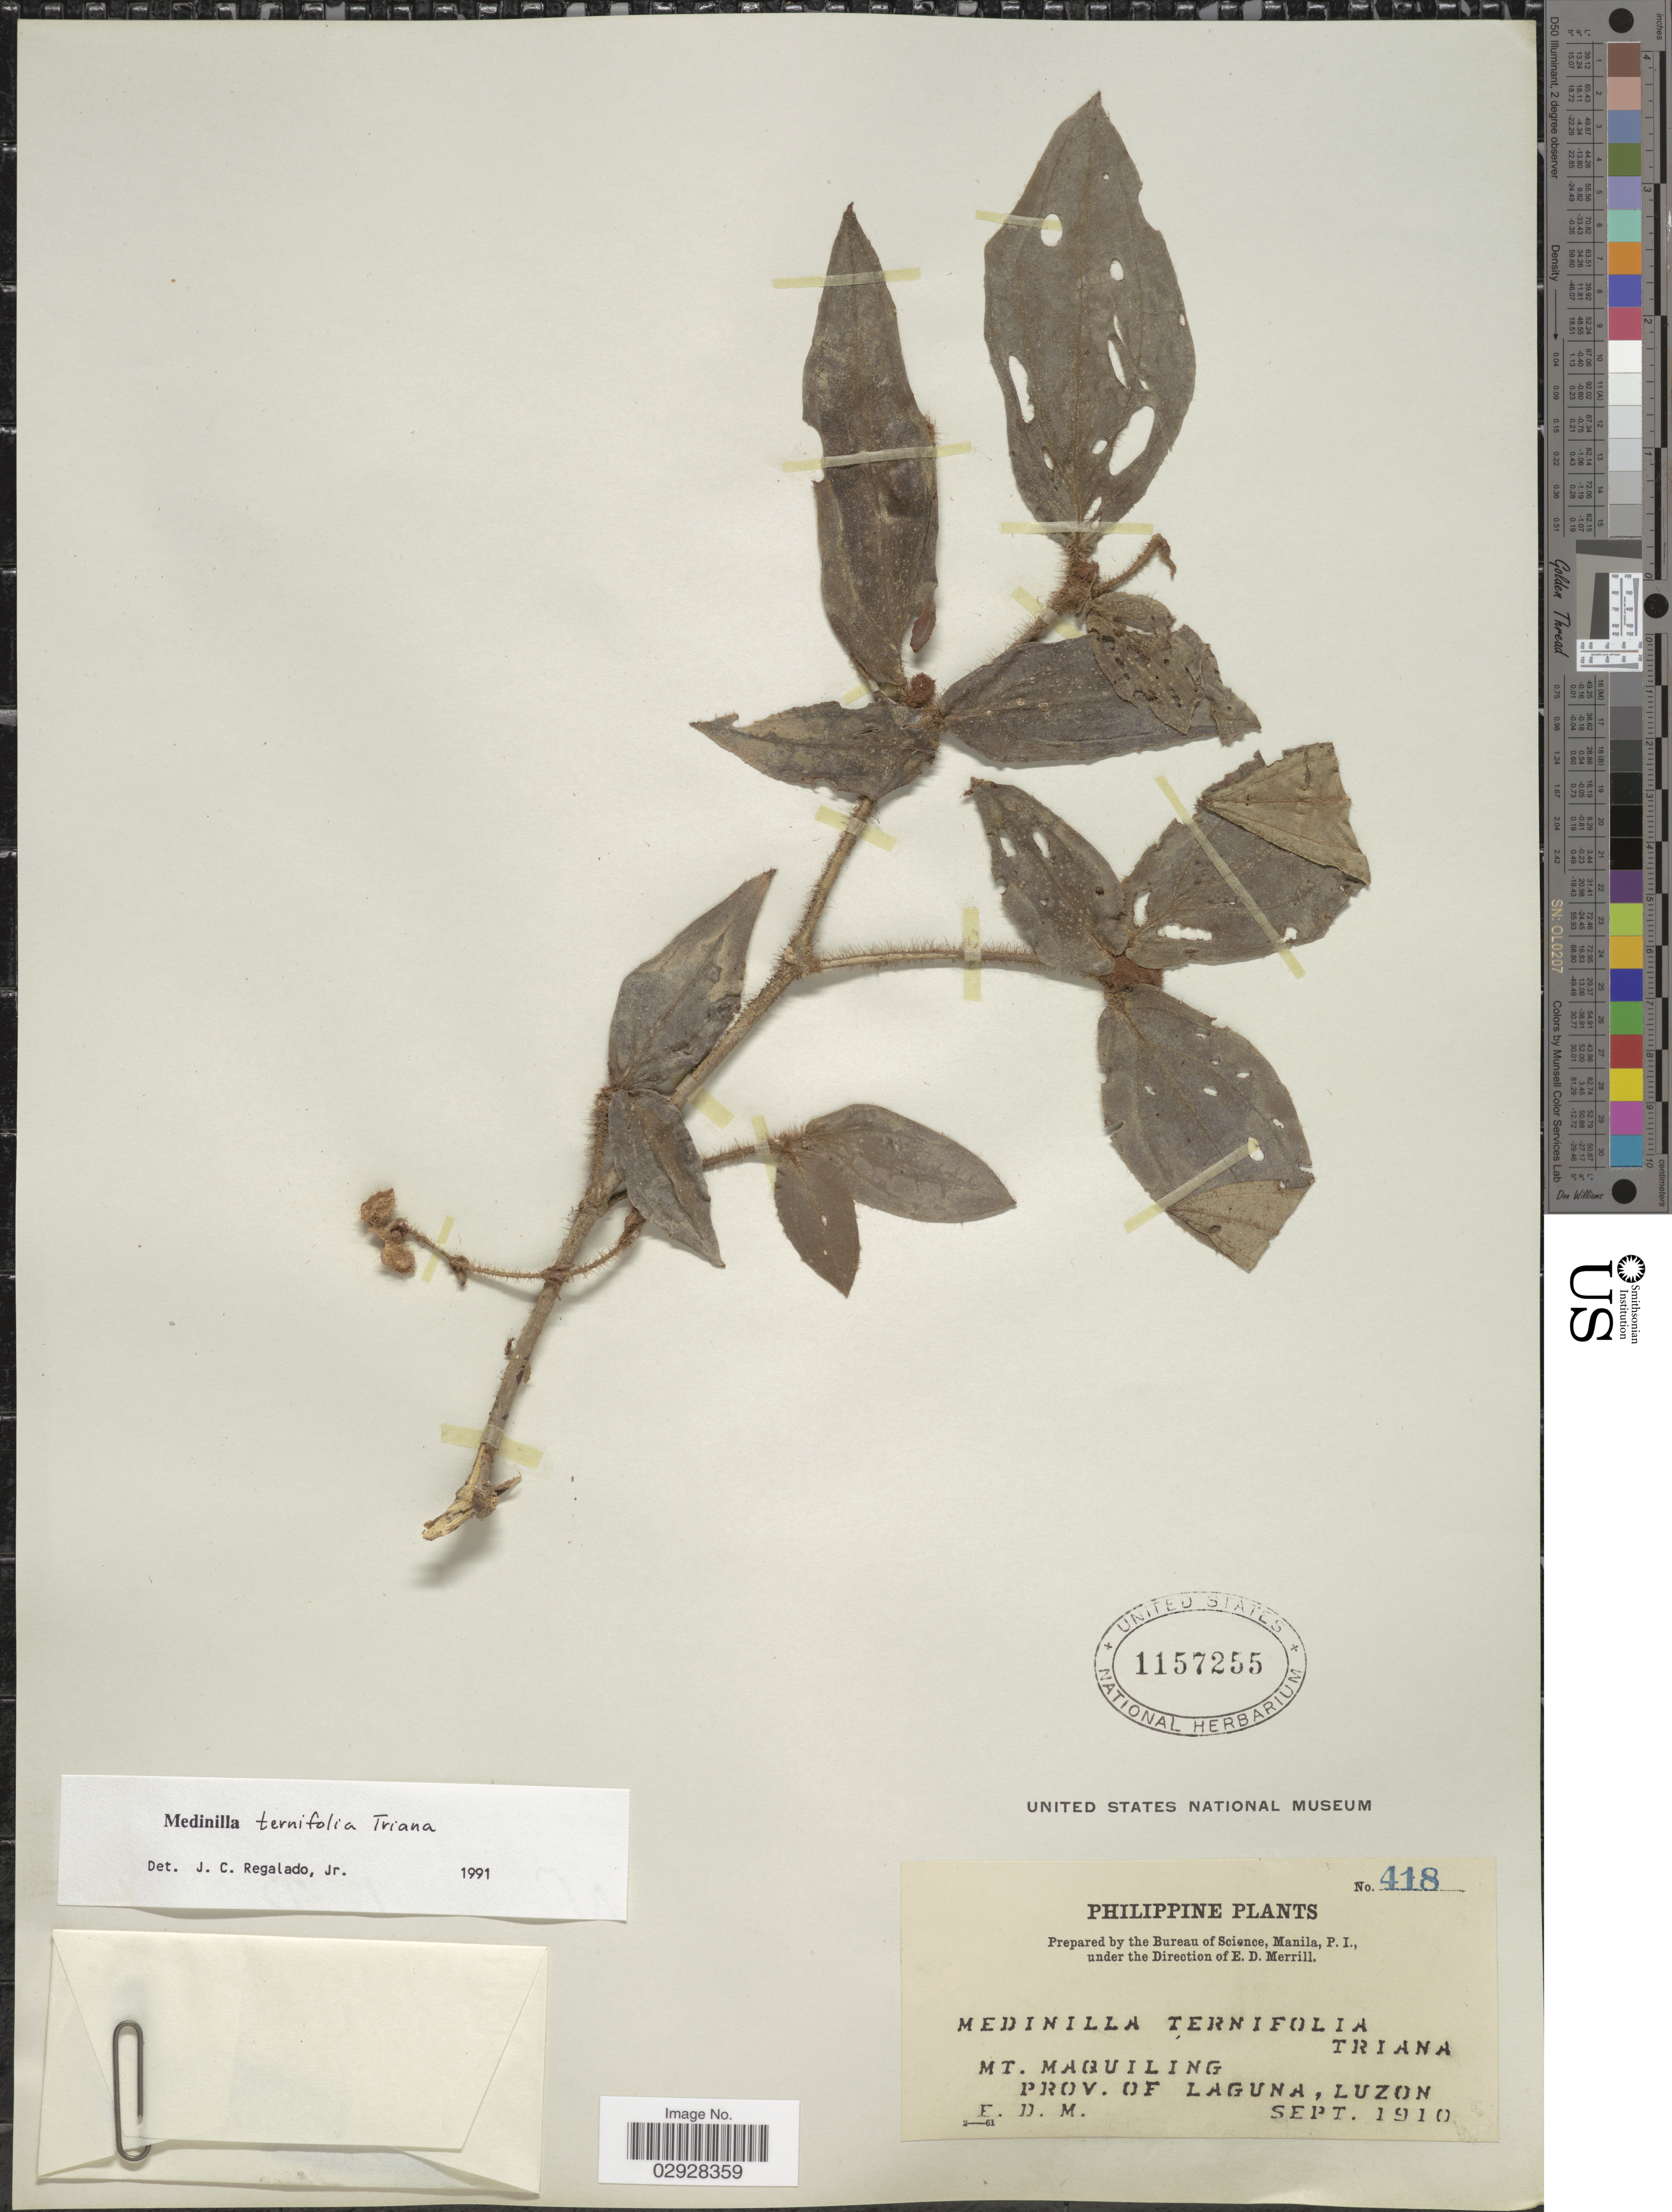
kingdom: Plantae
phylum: Tracheophyta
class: Magnoliopsida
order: Myrtales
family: Melastomataceae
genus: Medinilla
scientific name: Medinilla ternifolia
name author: Triana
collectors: E. D. Merrill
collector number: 418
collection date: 1910-09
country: Philippines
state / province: Calabarzon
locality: Mt. Maquiling, Prov. of Laguna, Luzon.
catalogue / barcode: US 1157255